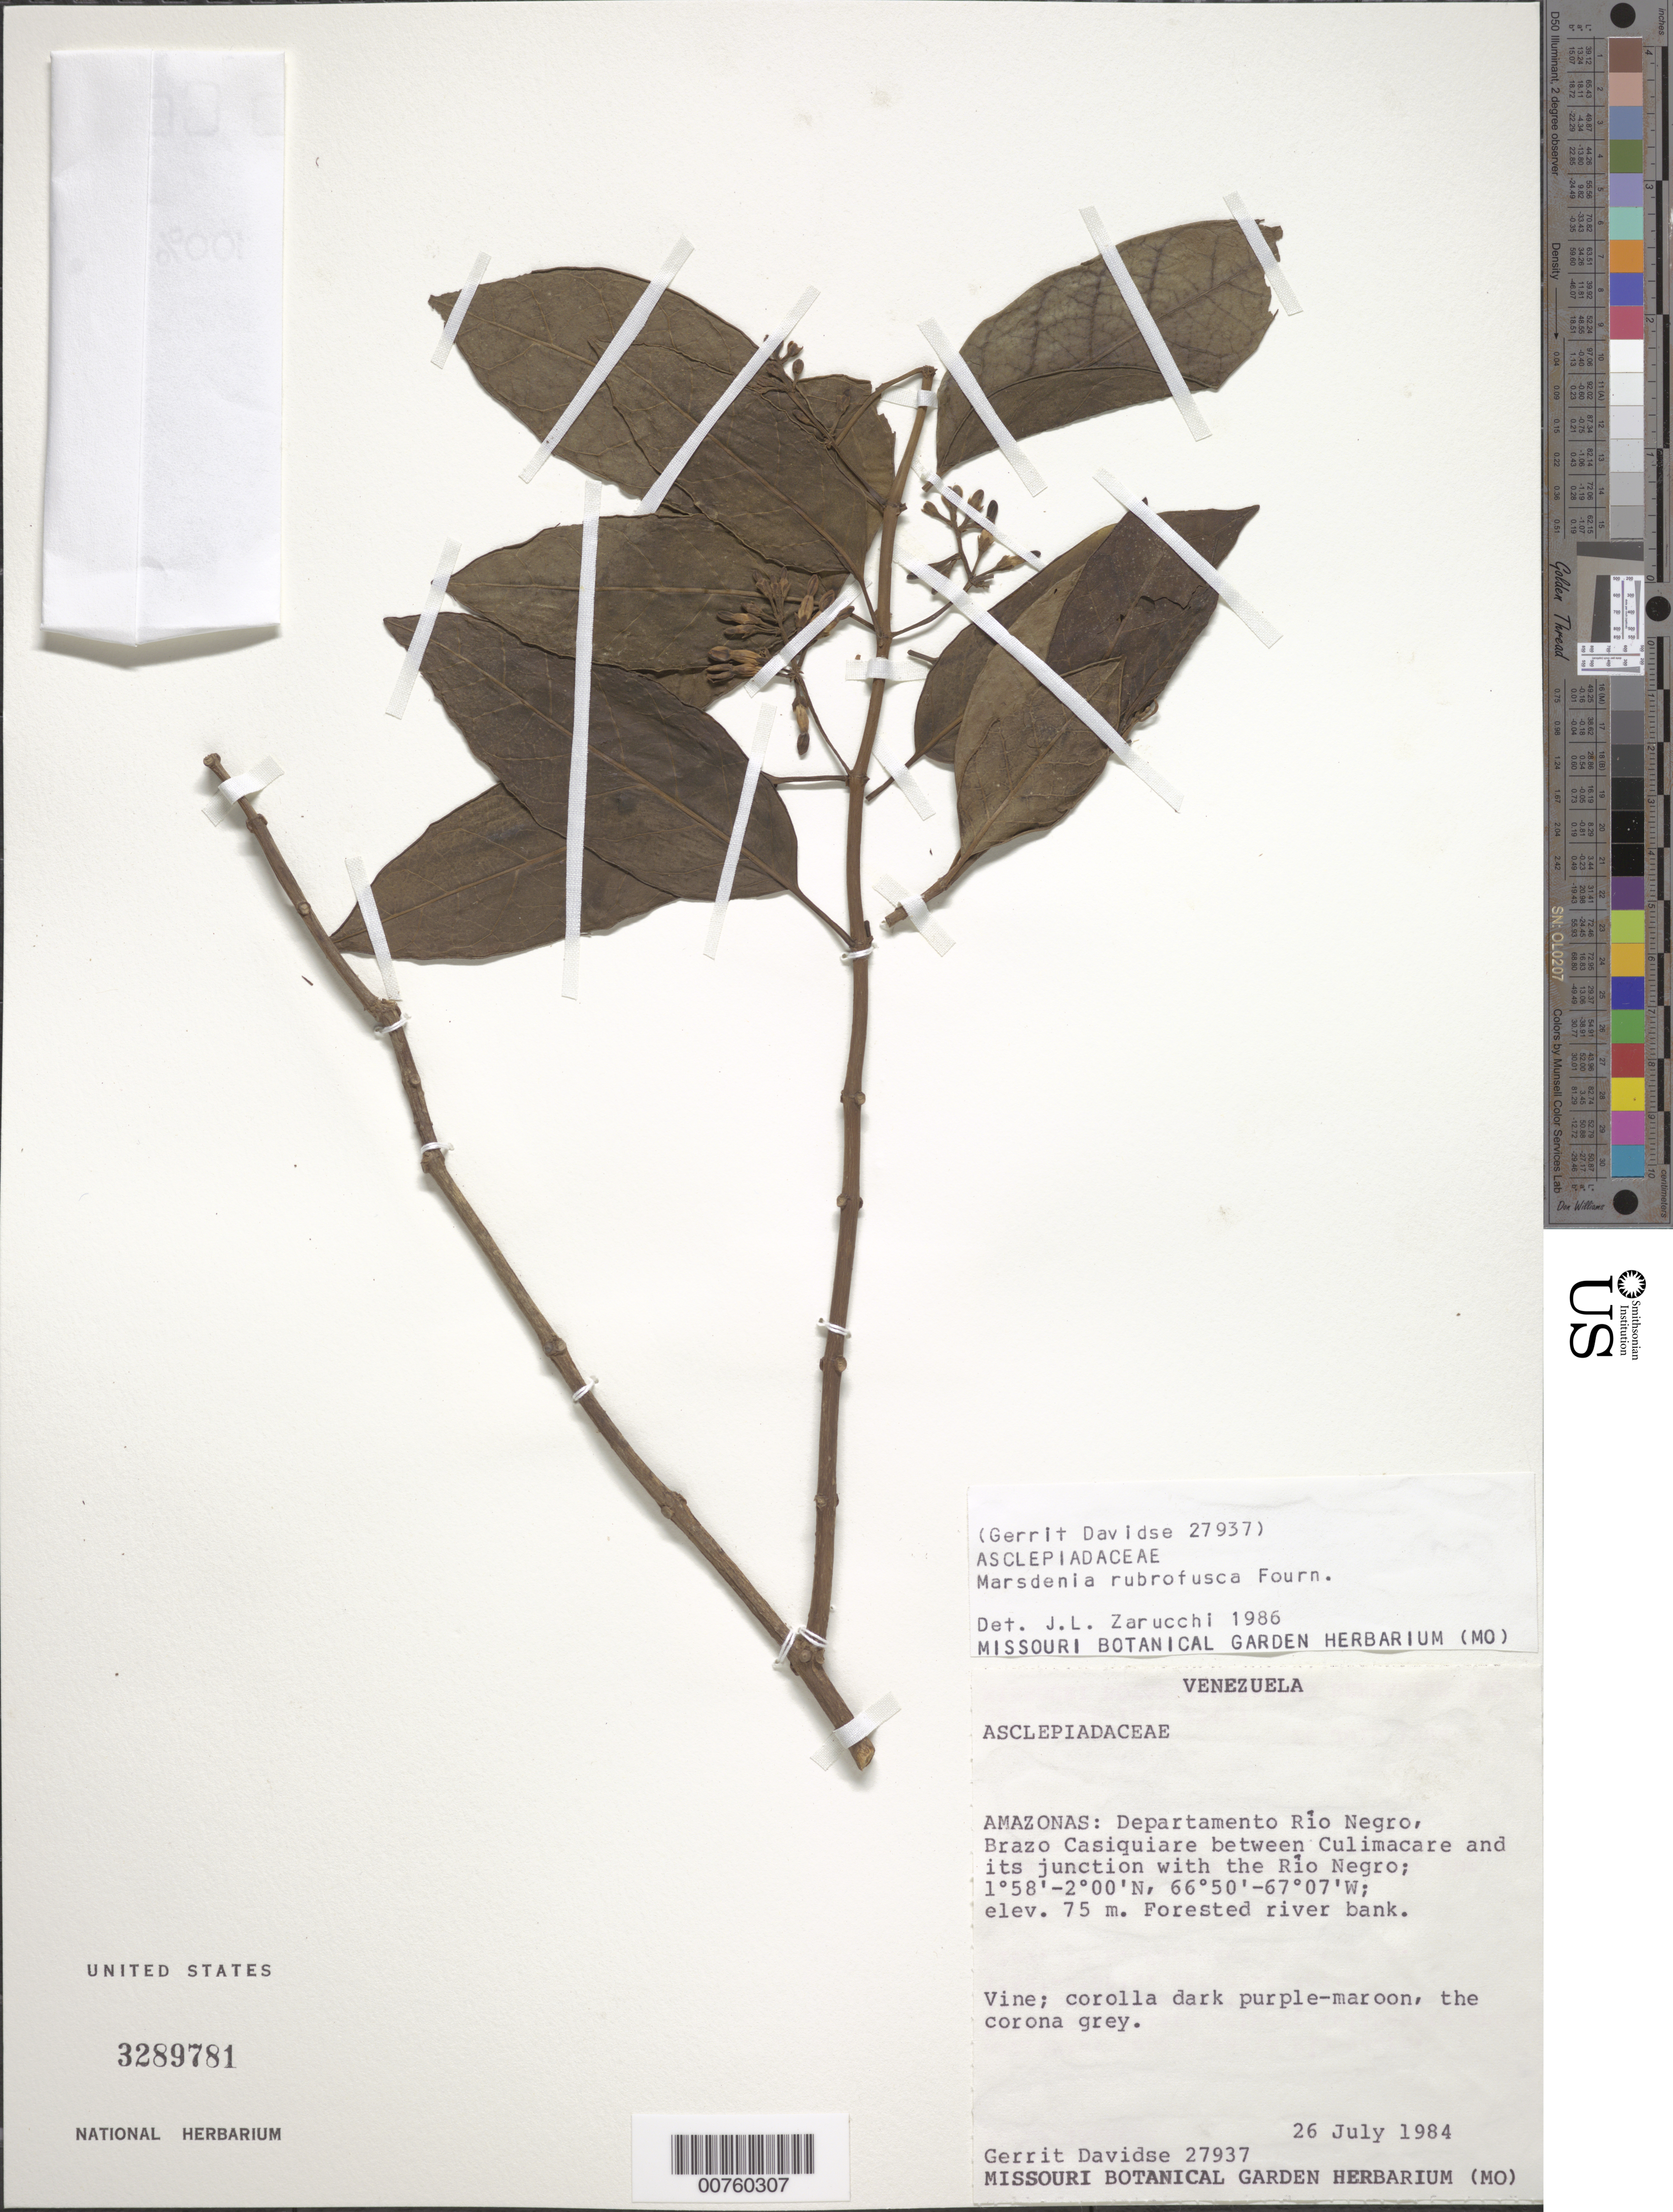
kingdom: Plantae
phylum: Tracheophyta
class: Magnoliopsida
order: Gentianales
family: Apocynaceae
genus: Marsdenia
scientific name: Marsdenia rubrofusca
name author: E. Fourn.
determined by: Zarucchi, J. L.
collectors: G. Davidse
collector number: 27937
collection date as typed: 26-Jul-84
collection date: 1984-07-26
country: Venezuela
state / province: Amazonas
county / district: Río Negro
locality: Brazo Casiquiare betw. Río Cullimarce and junction with Río Negro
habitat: Forested river bank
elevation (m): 75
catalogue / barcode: US 3289781